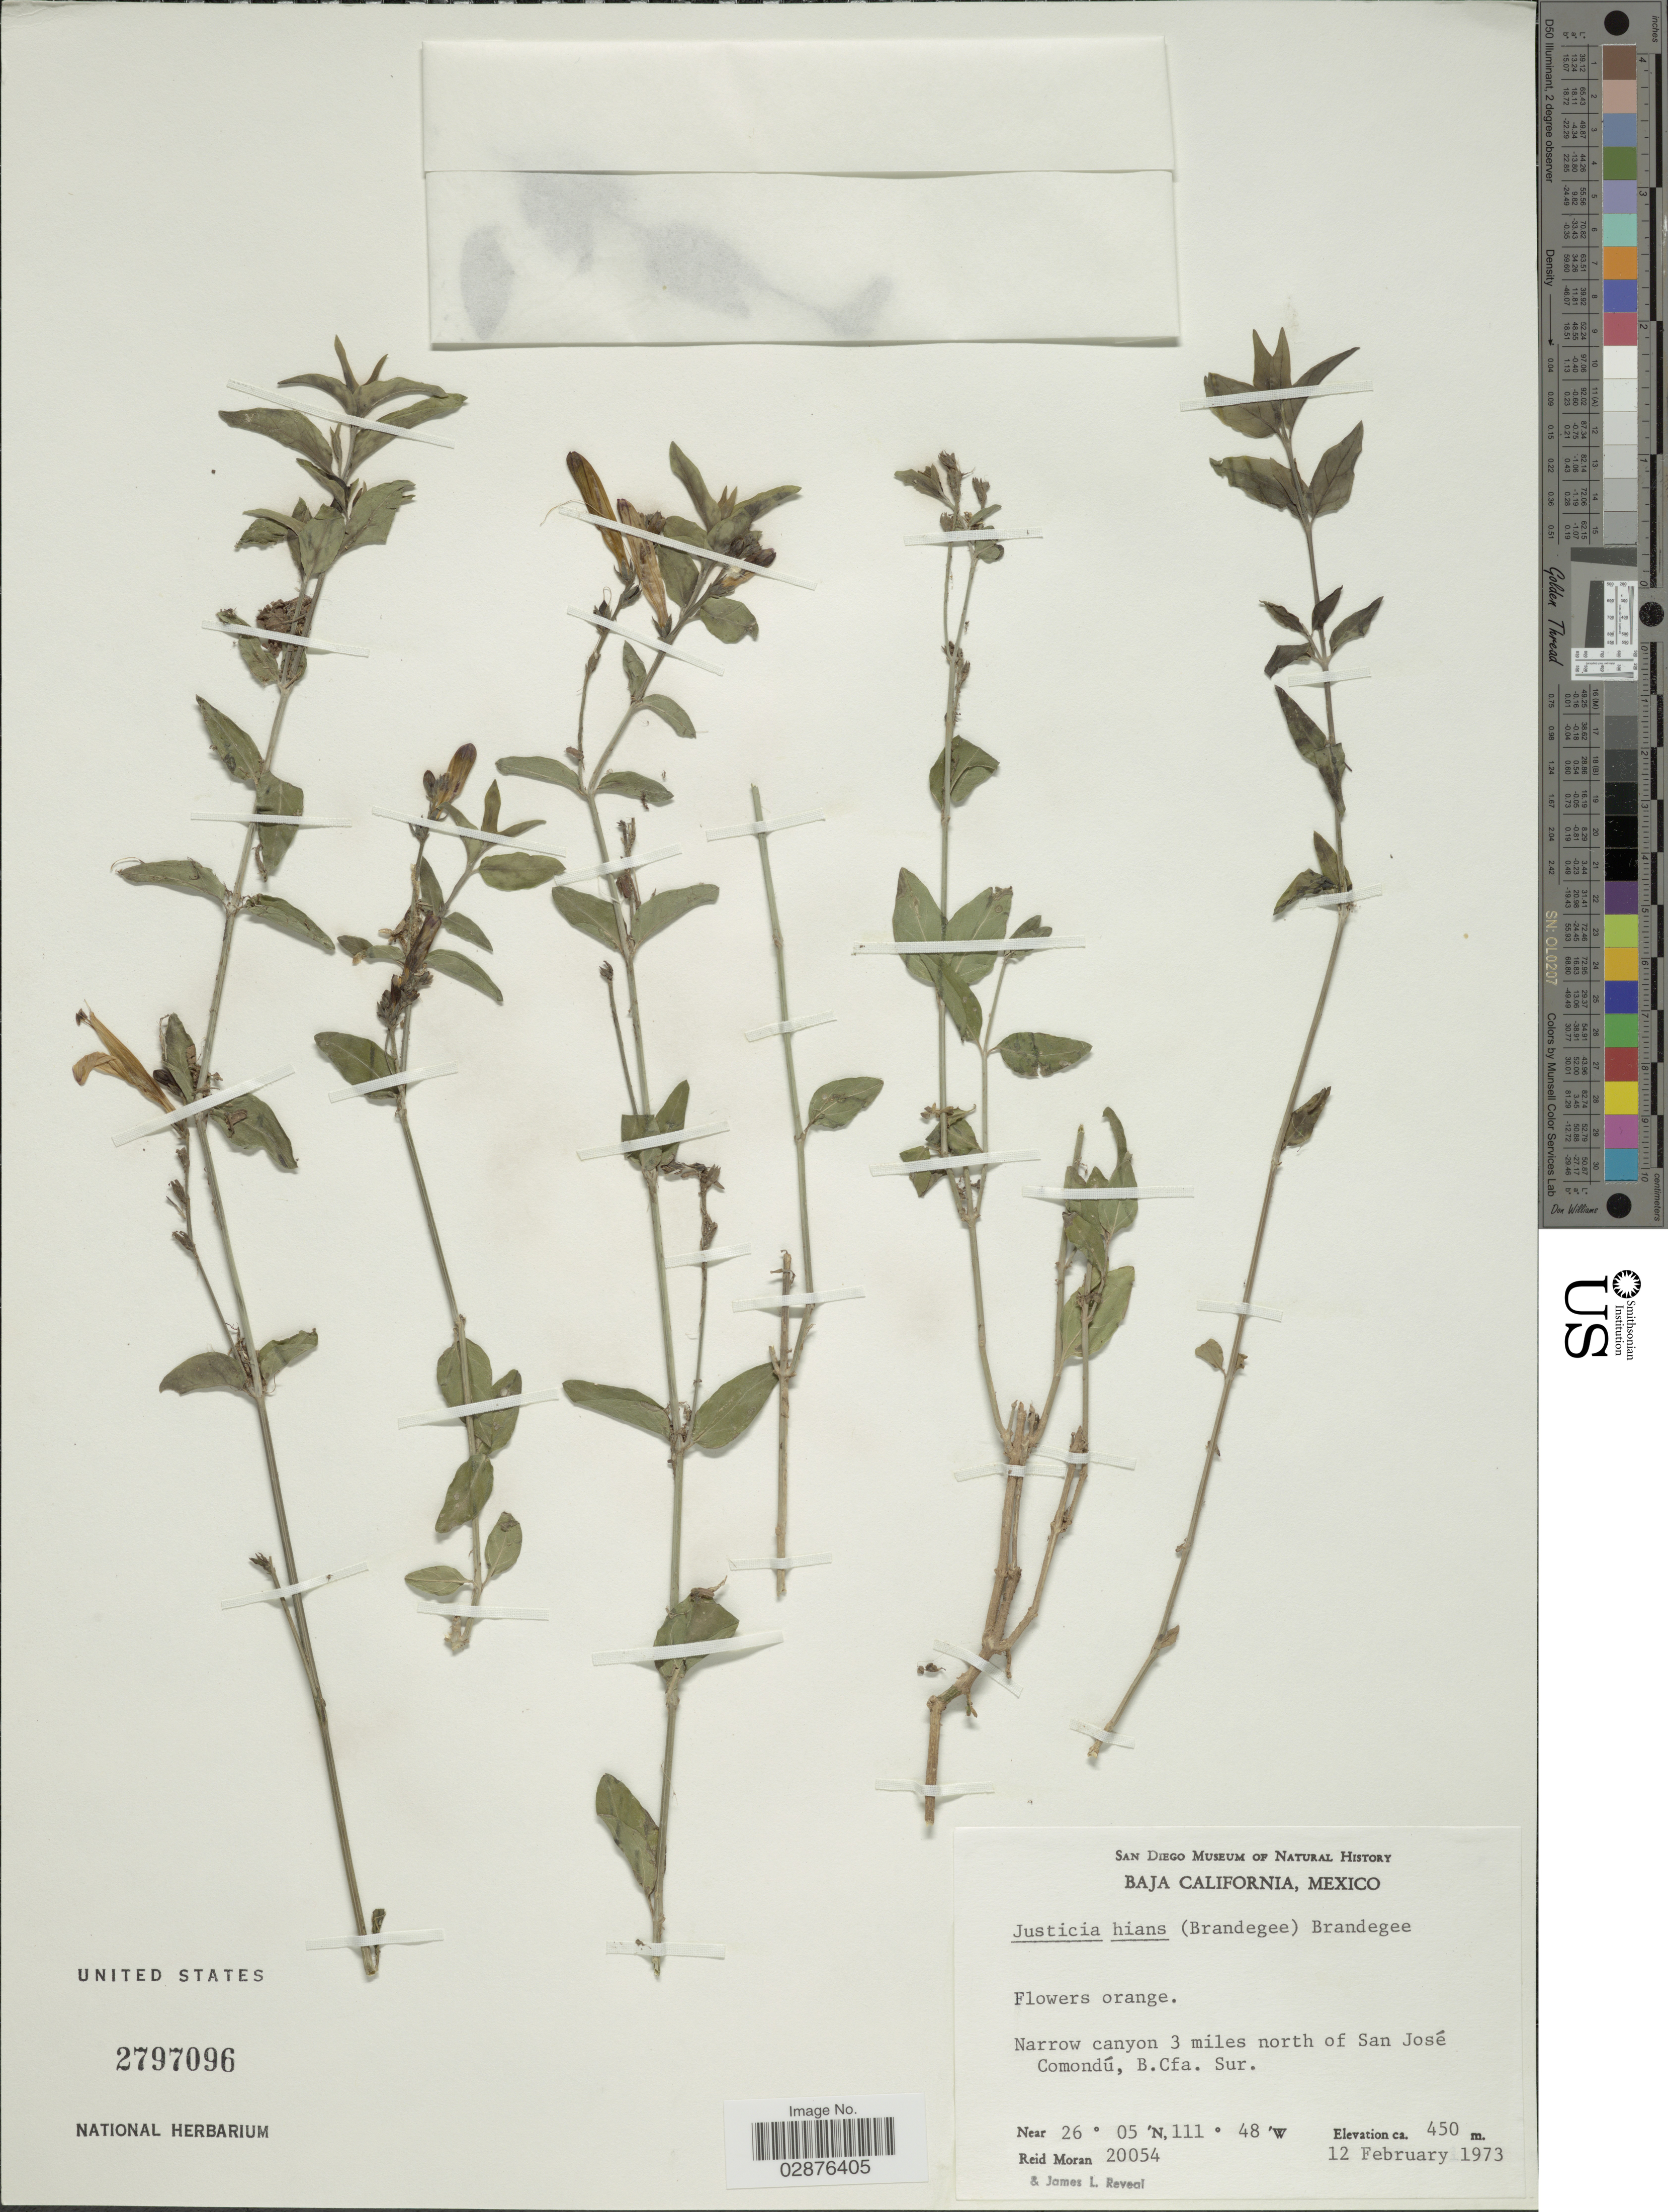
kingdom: Plantae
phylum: Tracheophyta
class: Magnoliopsida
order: Lamiales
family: Acanthaceae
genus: Justicia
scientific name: Justicia hians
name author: (Brandegee) Brandegee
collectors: R. Moran & J. L. Reveal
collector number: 20054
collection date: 1973-02-12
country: Mexico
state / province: Baja California Sur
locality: Narrow canyon 3 miles north of San José Comondú, B.Cfa. Sur.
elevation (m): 450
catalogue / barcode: US 2797096